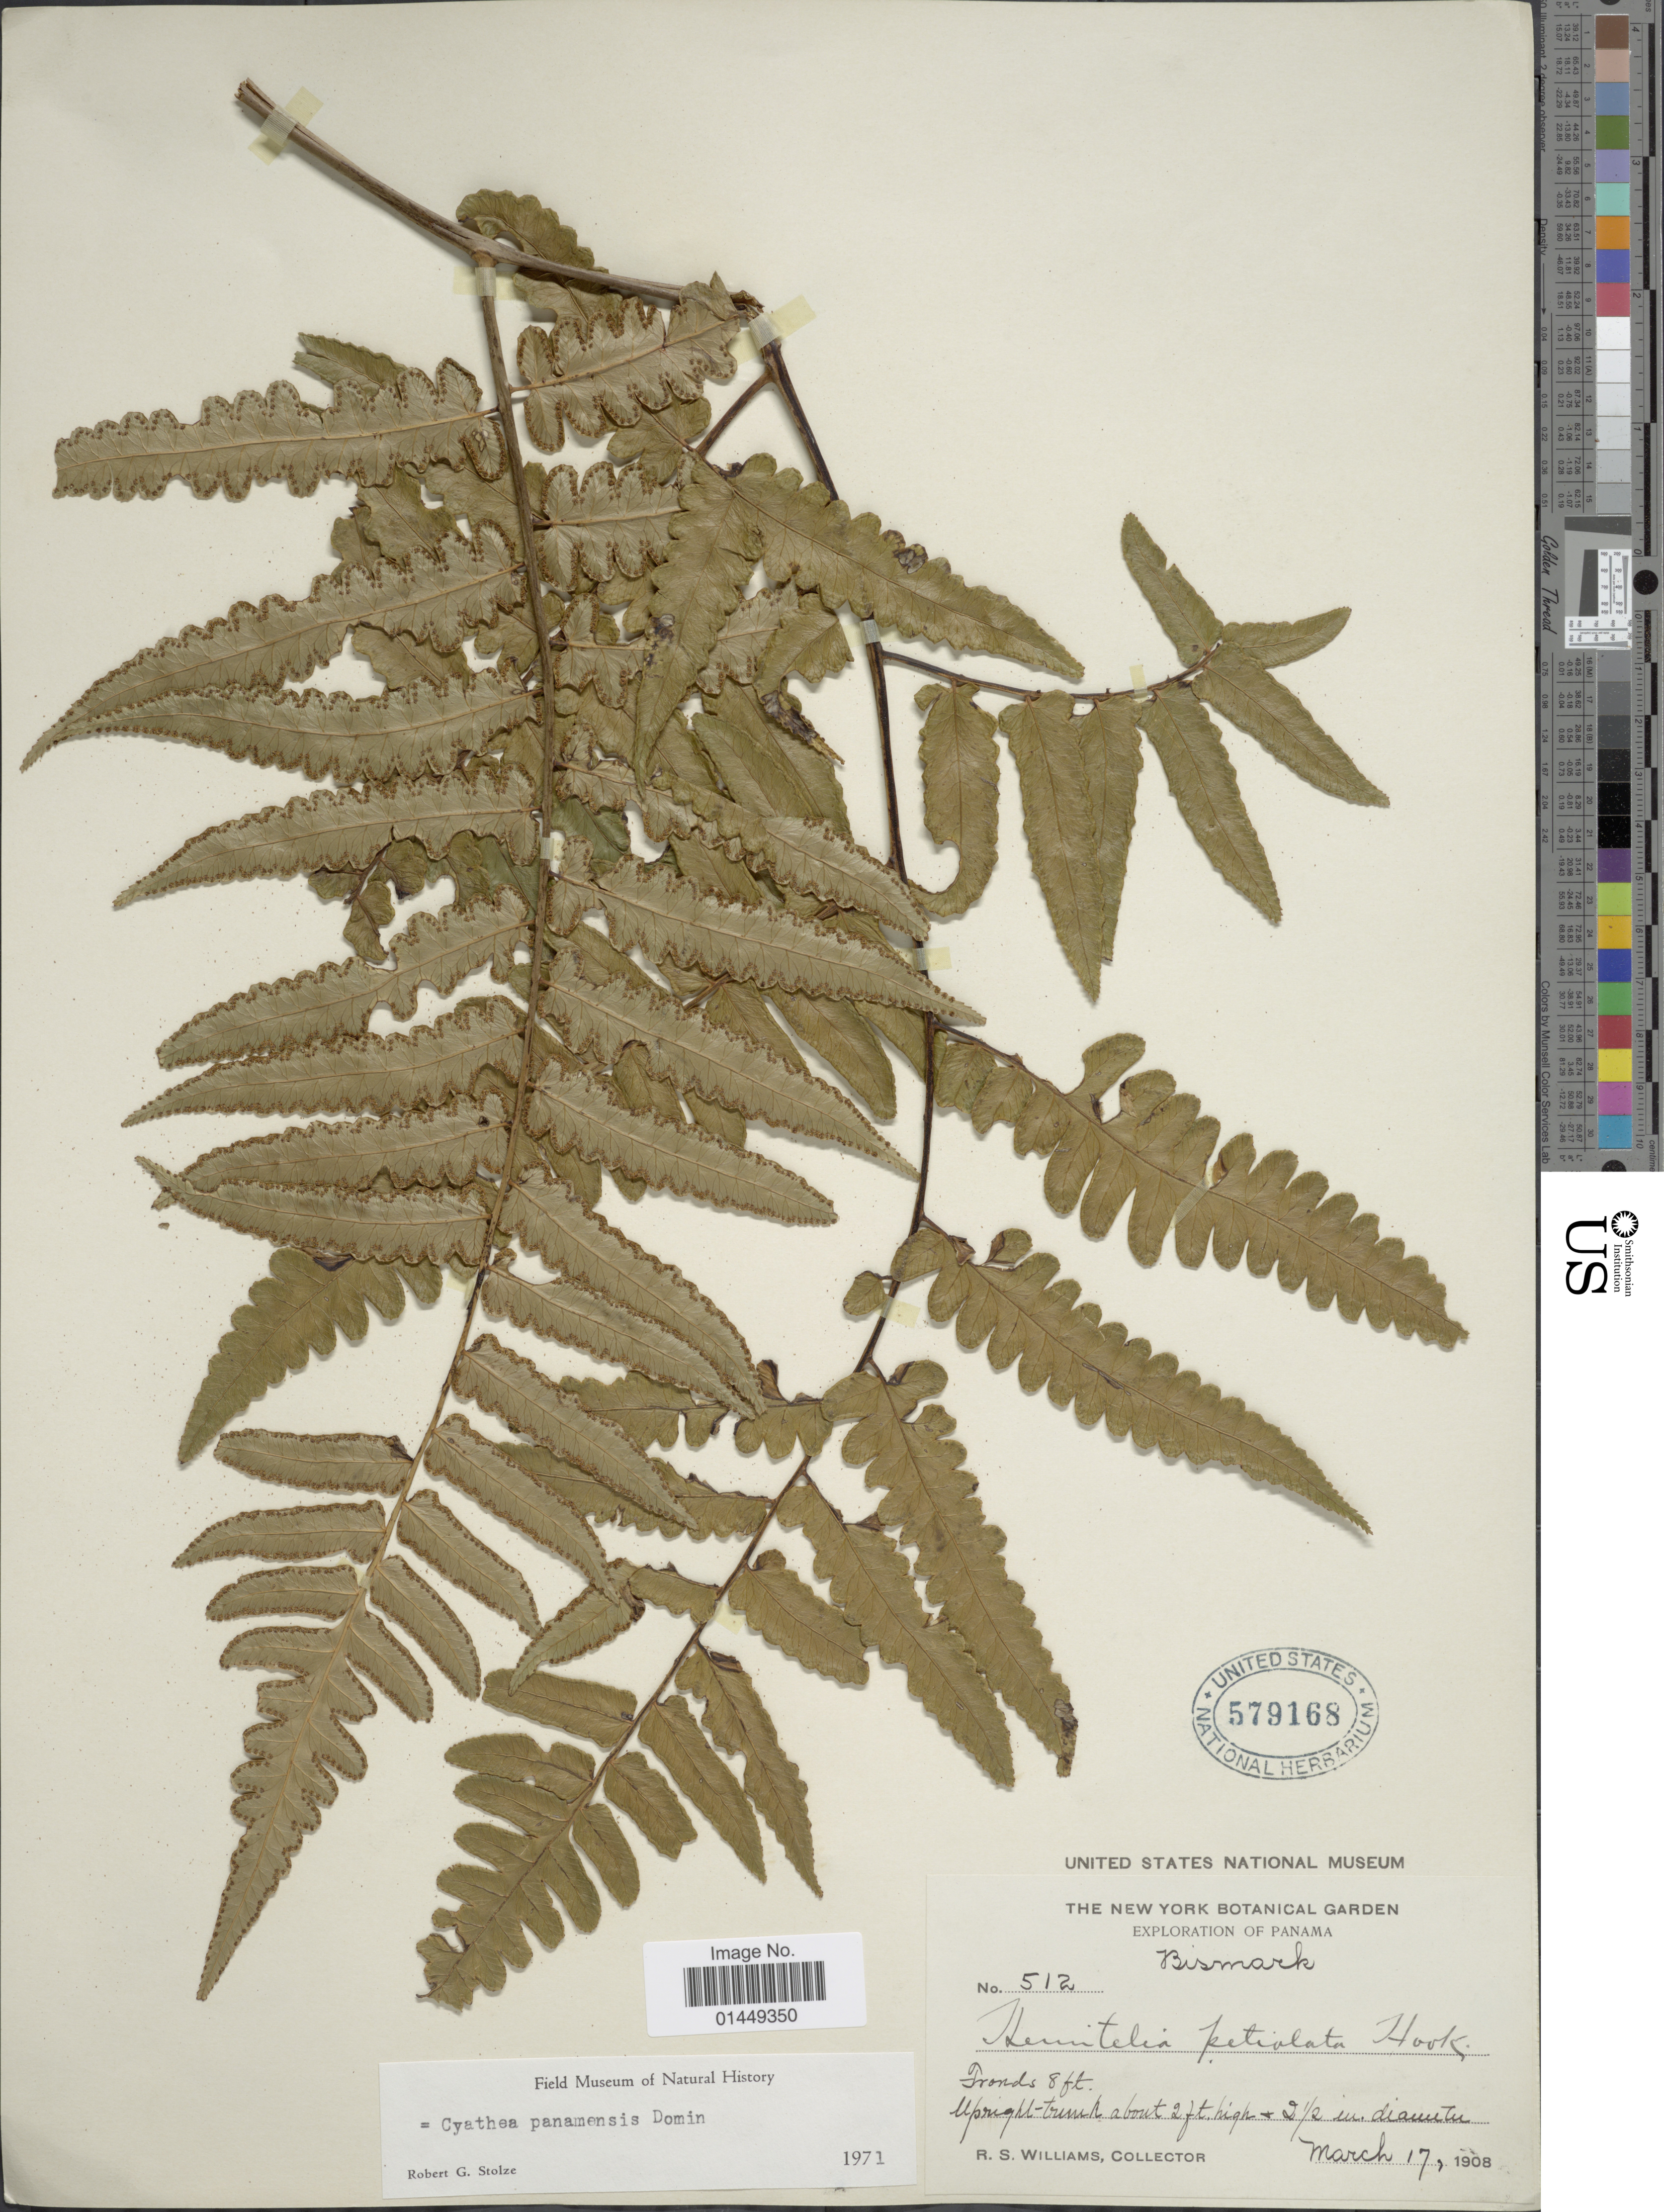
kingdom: Plantae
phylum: Tracheophyta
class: Polypodiopsida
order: Cyatheales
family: Cyatheaceae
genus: Cyathea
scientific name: Cyathea petiolata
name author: (Hook.) R.M. Tryon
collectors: R. S. Williams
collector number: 512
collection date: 1908-03-17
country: Panama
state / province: Panamá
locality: Panama. Bismark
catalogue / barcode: US 579168